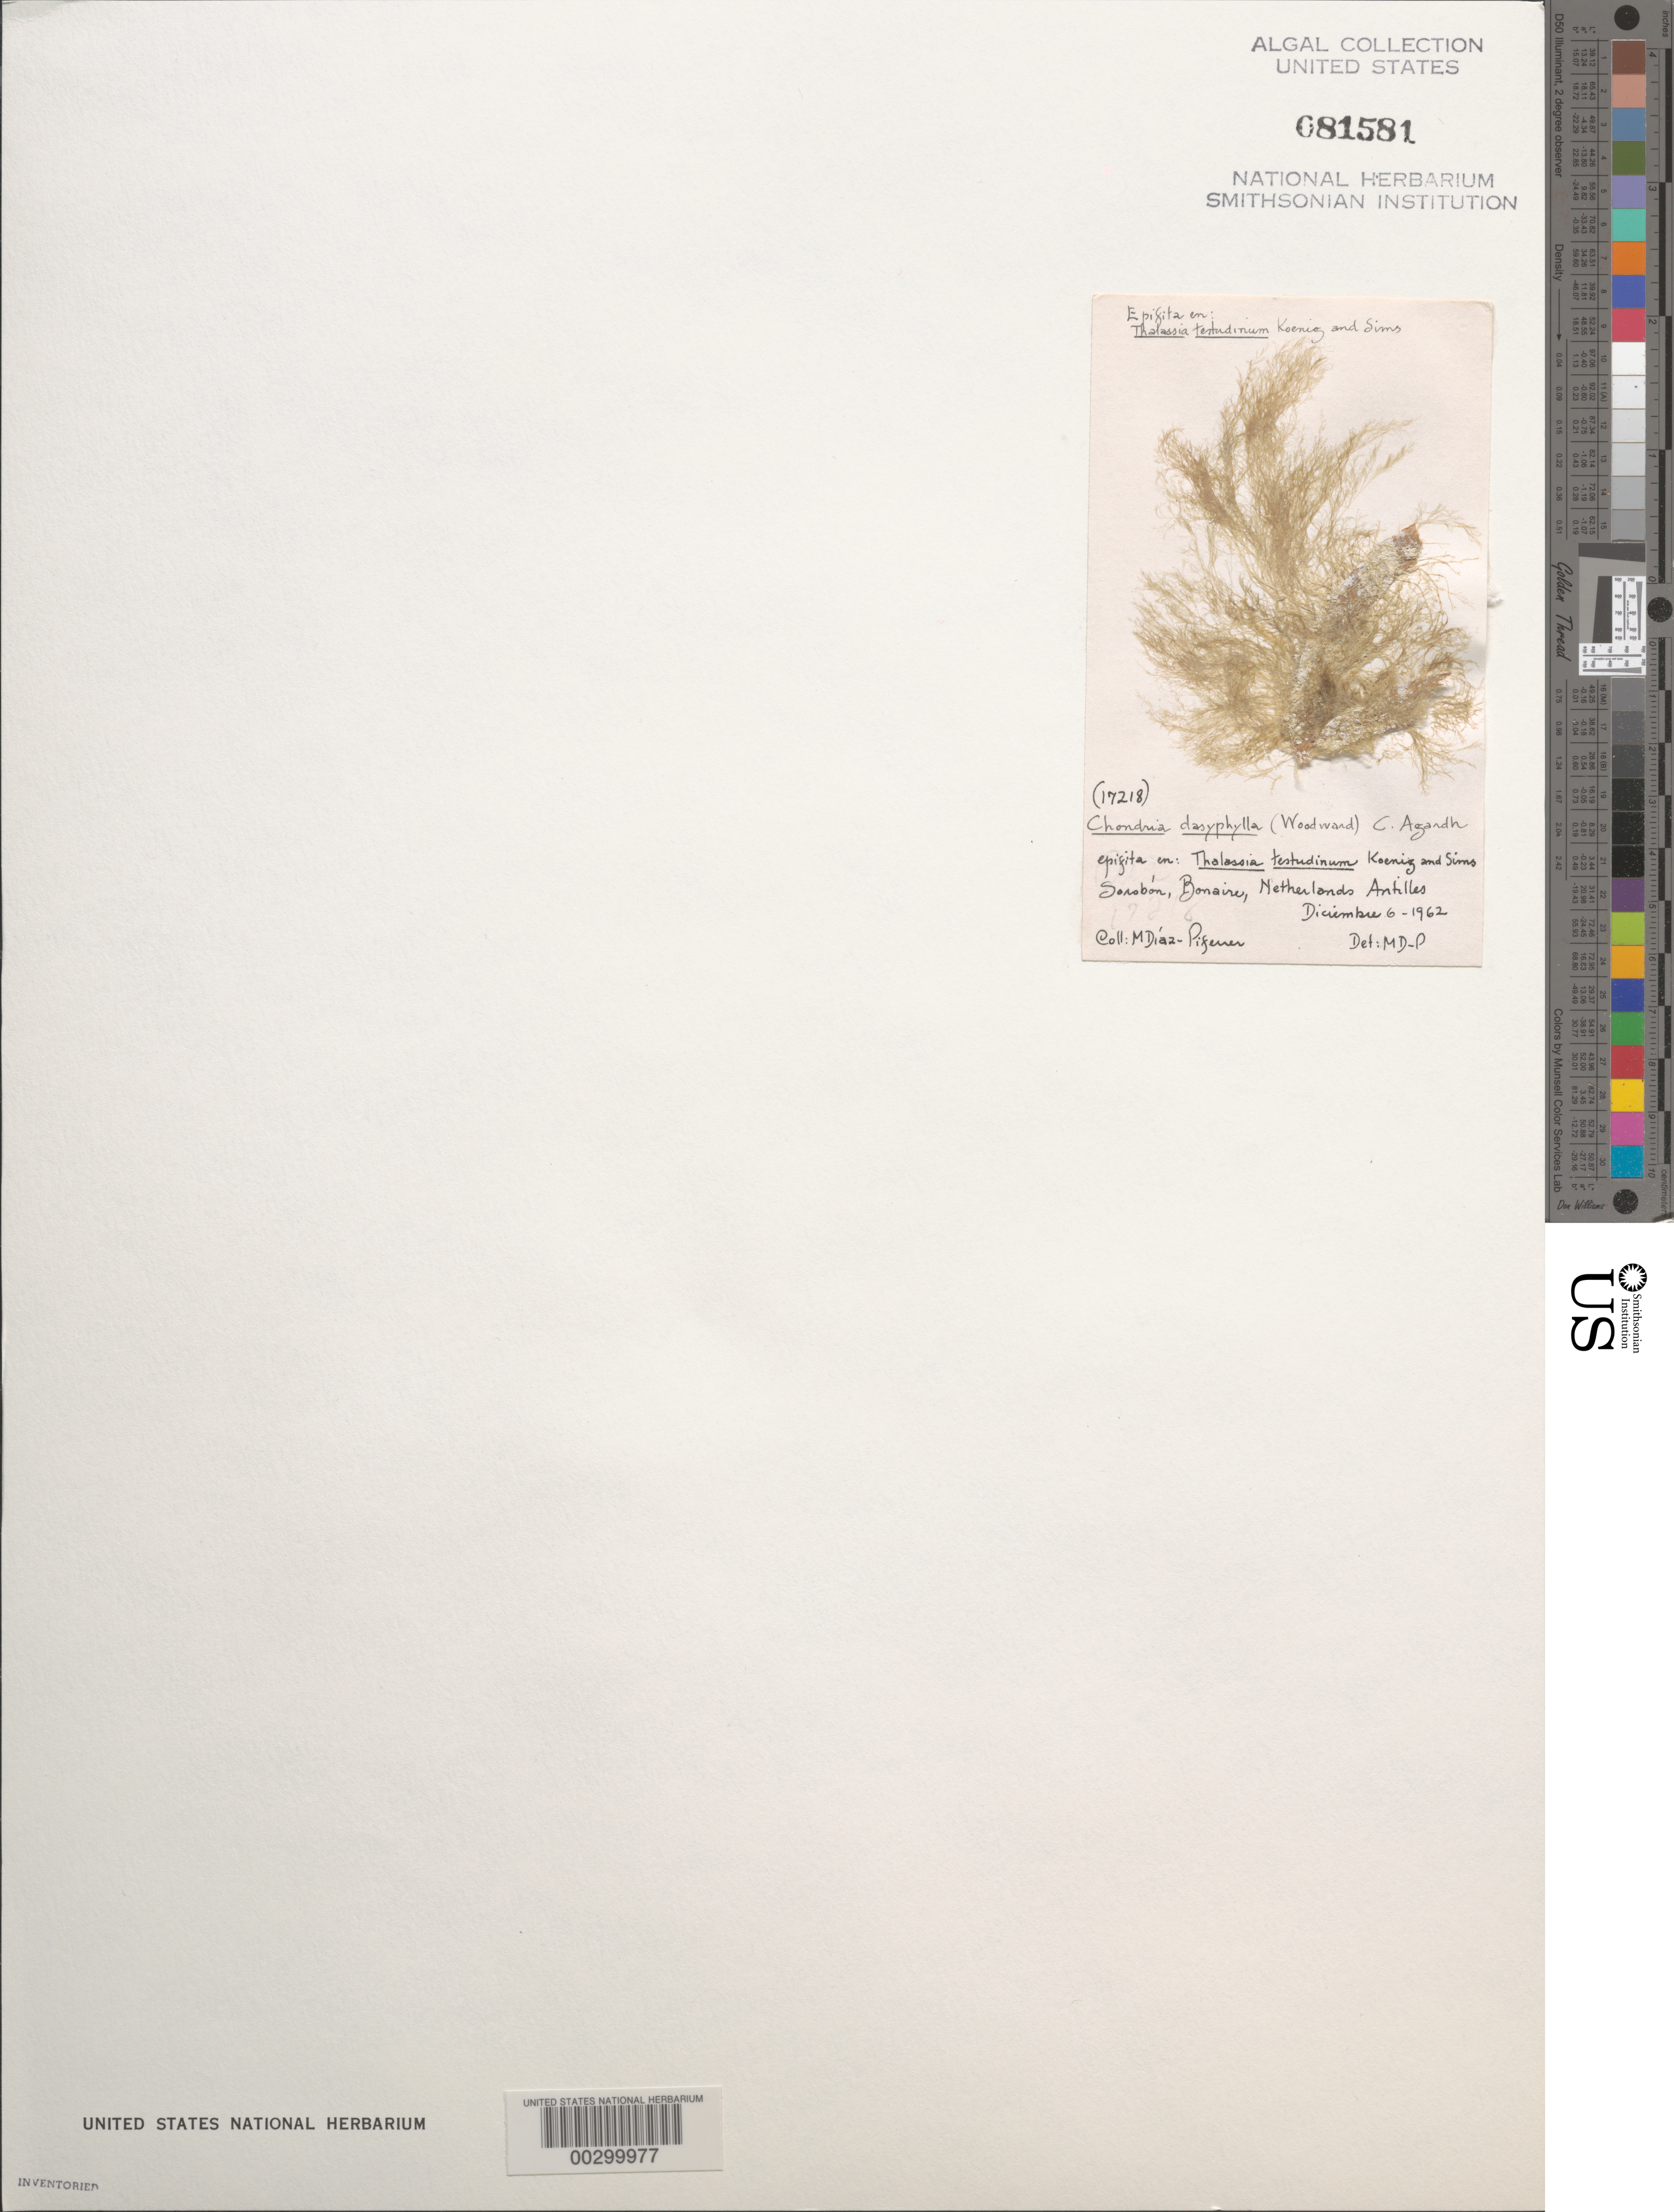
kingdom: Plantae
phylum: Rhodophyta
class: Florideophyceae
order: Ceramiales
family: Rhodomelaceae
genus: Chondria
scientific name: Chondria dasyphylla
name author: (Woodw.) C. Agardh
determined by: Diaz-Piferrer, M.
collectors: M. Diaz-Piferrer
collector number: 17218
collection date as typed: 06 Dec 1962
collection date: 1962-12-06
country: Netherlands Antilles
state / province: ABC Islands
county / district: Bonaire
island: Bonaire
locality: Sorobon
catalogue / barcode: US 81581